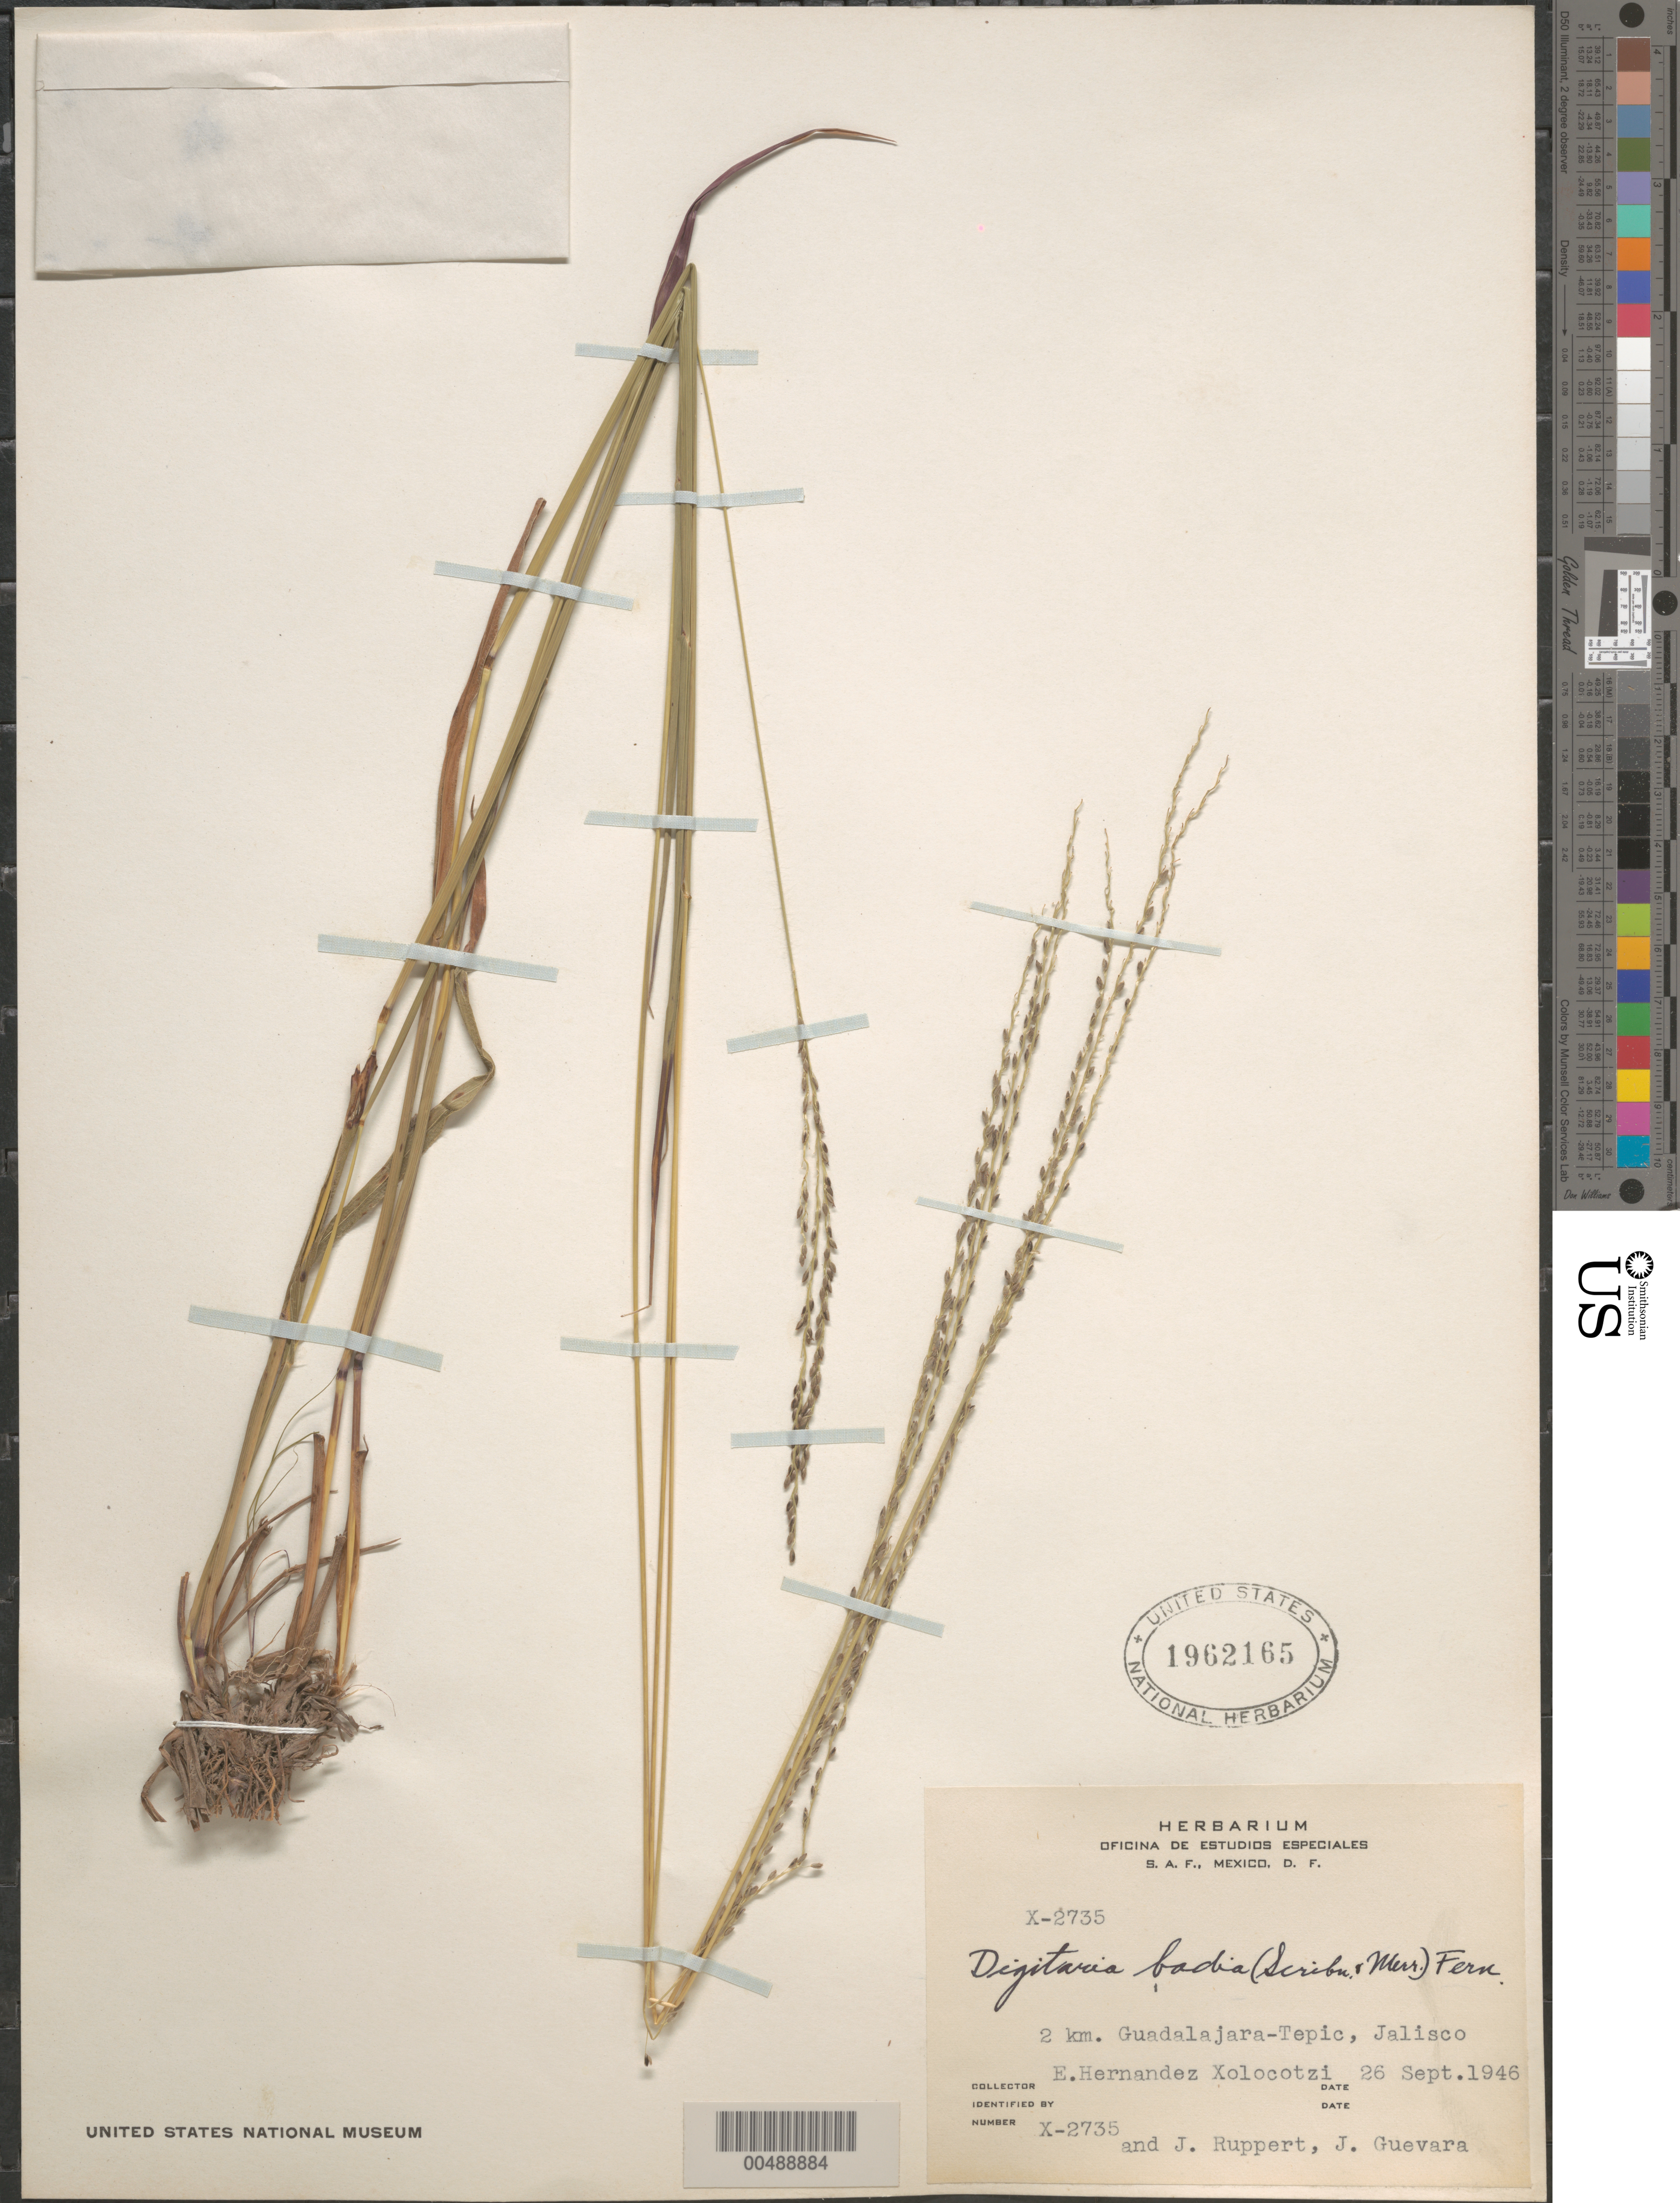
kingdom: Plantae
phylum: Tracheophyta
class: Liliopsida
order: Poales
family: Poaceae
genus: Digitaria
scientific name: Digitaria badia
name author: (Scribn. & Merr.) Fernald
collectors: E. I. Hernández-X., J. Ruppert & J. Guevara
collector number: x-2735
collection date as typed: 26 Sep 1946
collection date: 1946-09-26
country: Mexico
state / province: Jalisco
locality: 2 km Guadalajara - Tepic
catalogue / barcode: US 1962165